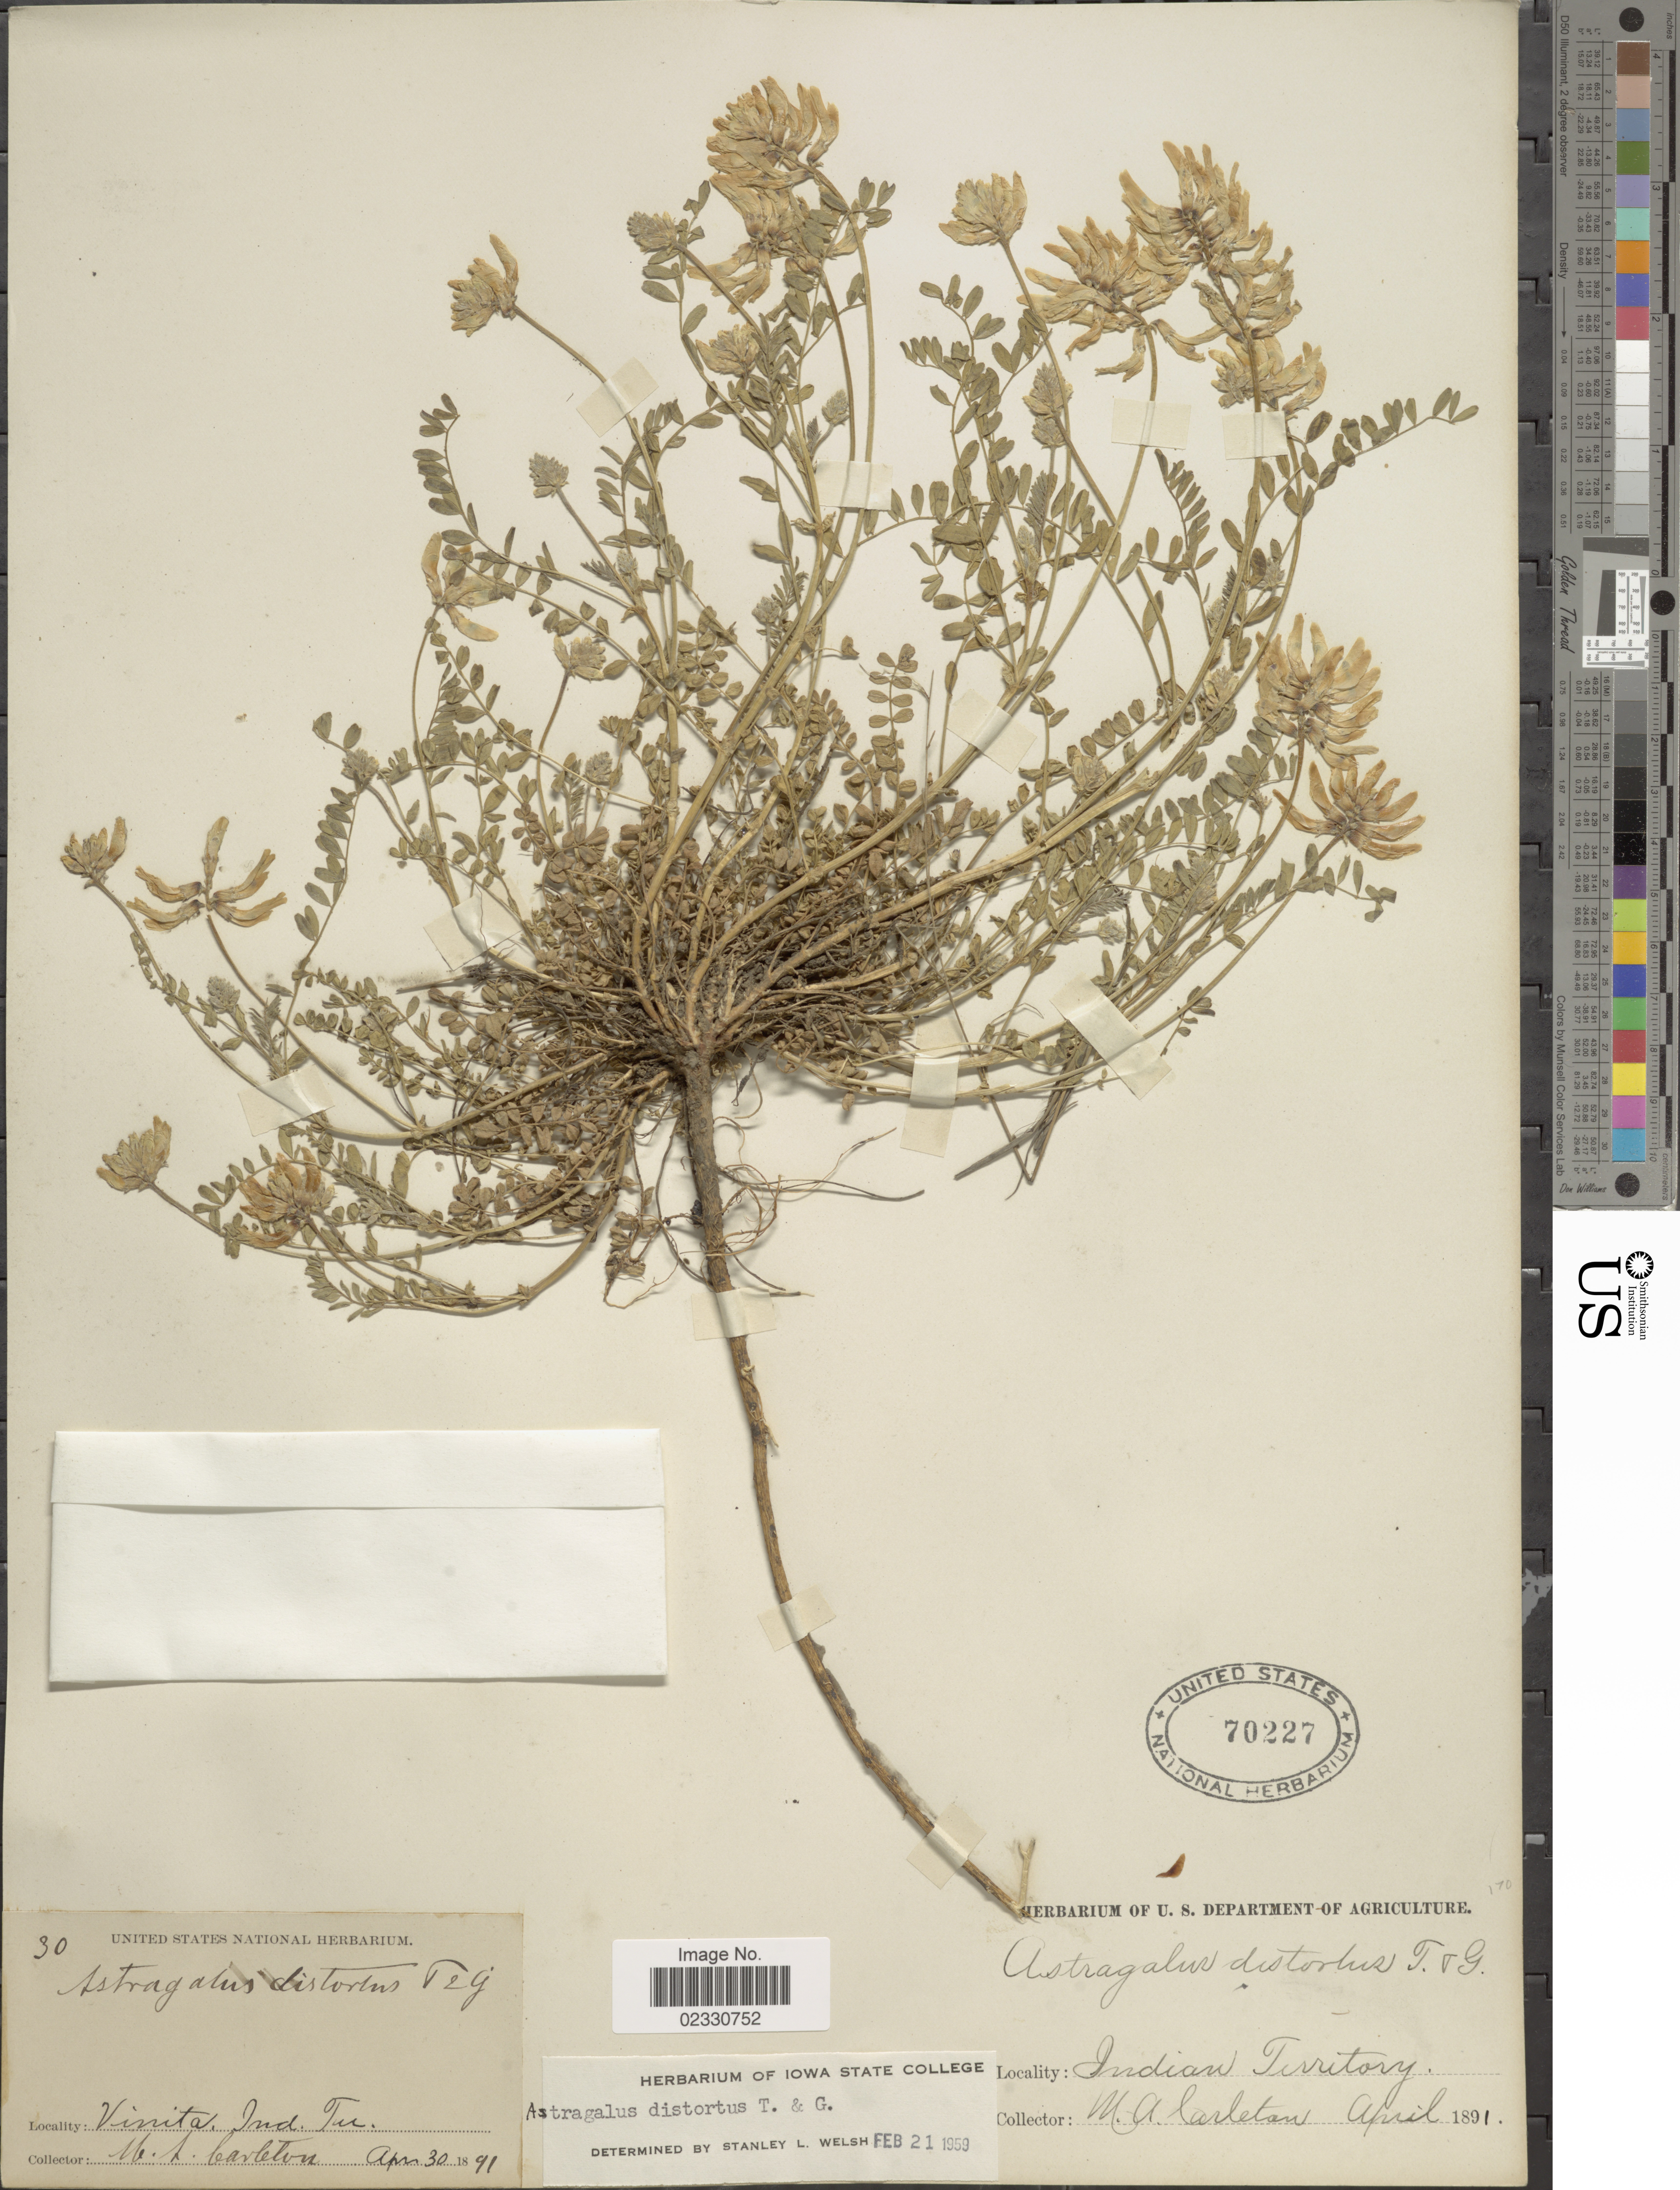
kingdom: Plantae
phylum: Tracheophyta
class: Magnoliopsida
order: Fabales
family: Fabaceae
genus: Astragalus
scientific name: Astragalus distortus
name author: Torr. & A. Gray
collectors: M. A. Carleton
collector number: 30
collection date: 1891-04-30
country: United States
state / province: Oklahoma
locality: Vinita, Indian Territory.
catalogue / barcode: US 70227